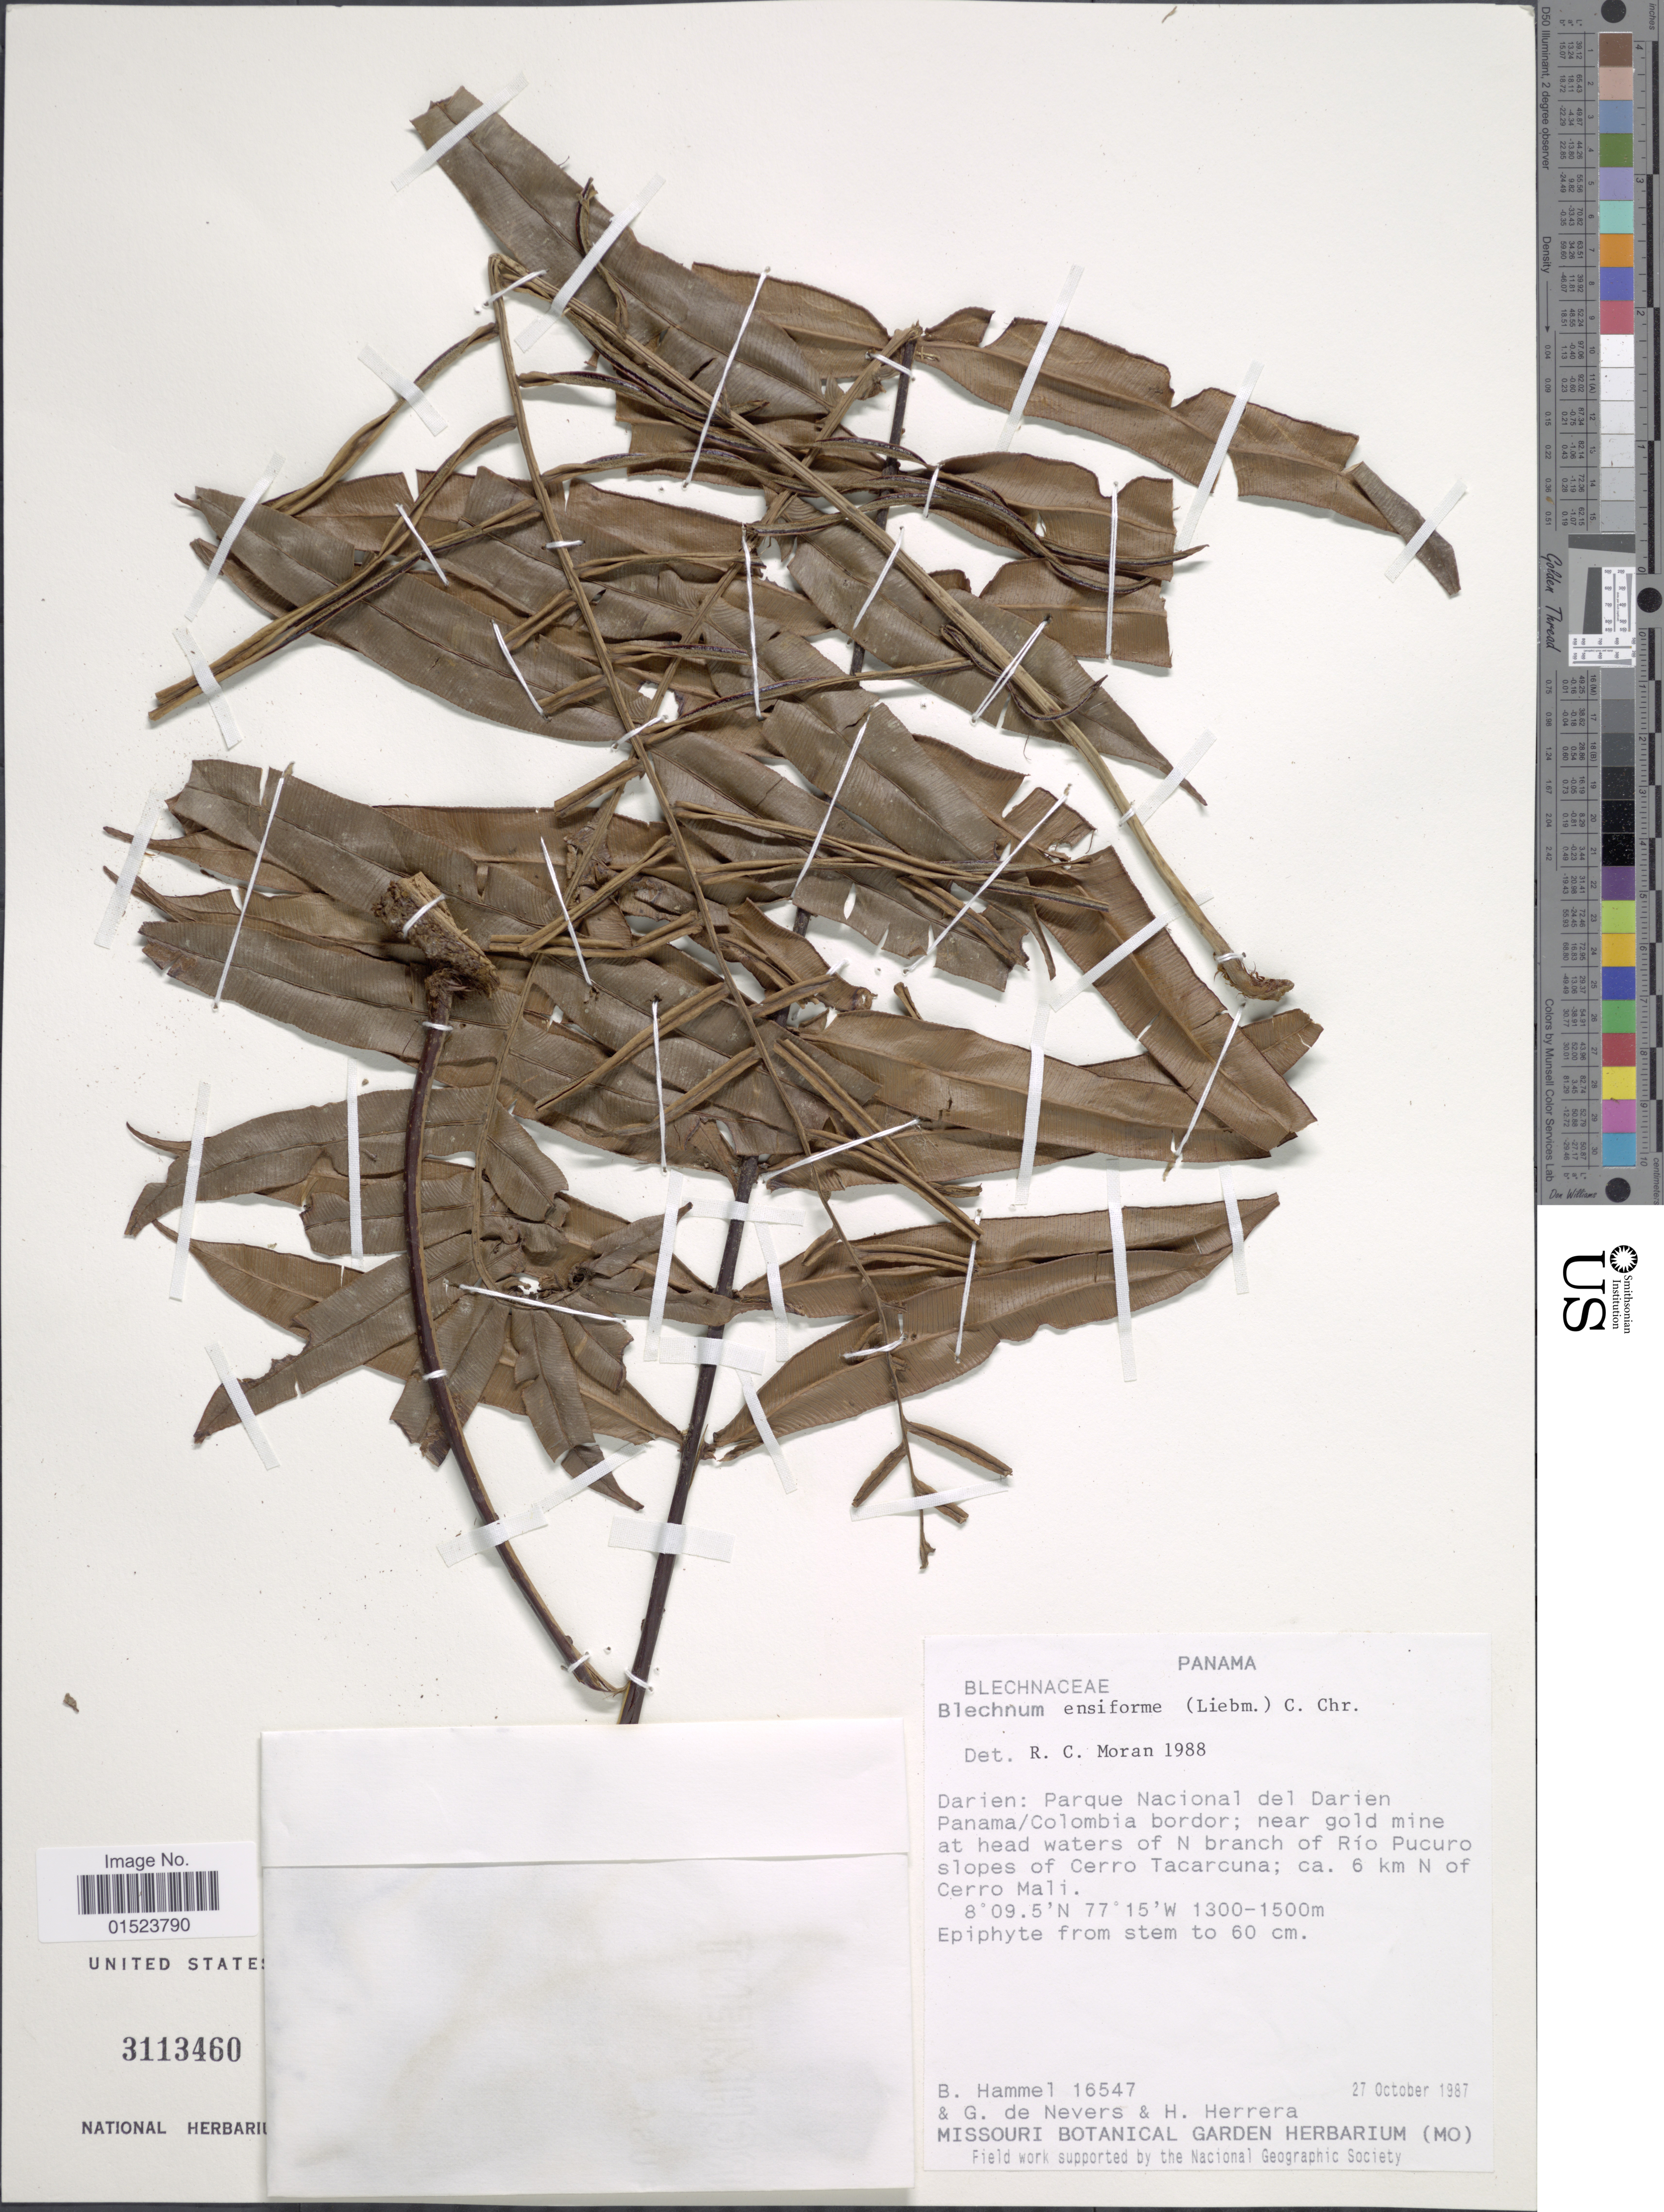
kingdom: Plantae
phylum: Tracheophyta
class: Polypodiopsida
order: Polypodiales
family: Blechnaceae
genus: Blechnum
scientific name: Blechnum ensiforme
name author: (Liebm.) C. Chr.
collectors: B. Hammel, G. C. de Nevers & H. Herrera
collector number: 16547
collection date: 1987-10-27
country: Panama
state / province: Darién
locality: Parque Nacional del Darien Panama/Colombia bordor; near gold mine at head waters of N branch of Río Pucuro slopes of Cerro Tacaruna; ca. 6 km N of Cerro Mali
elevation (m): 1300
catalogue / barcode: US 3113460